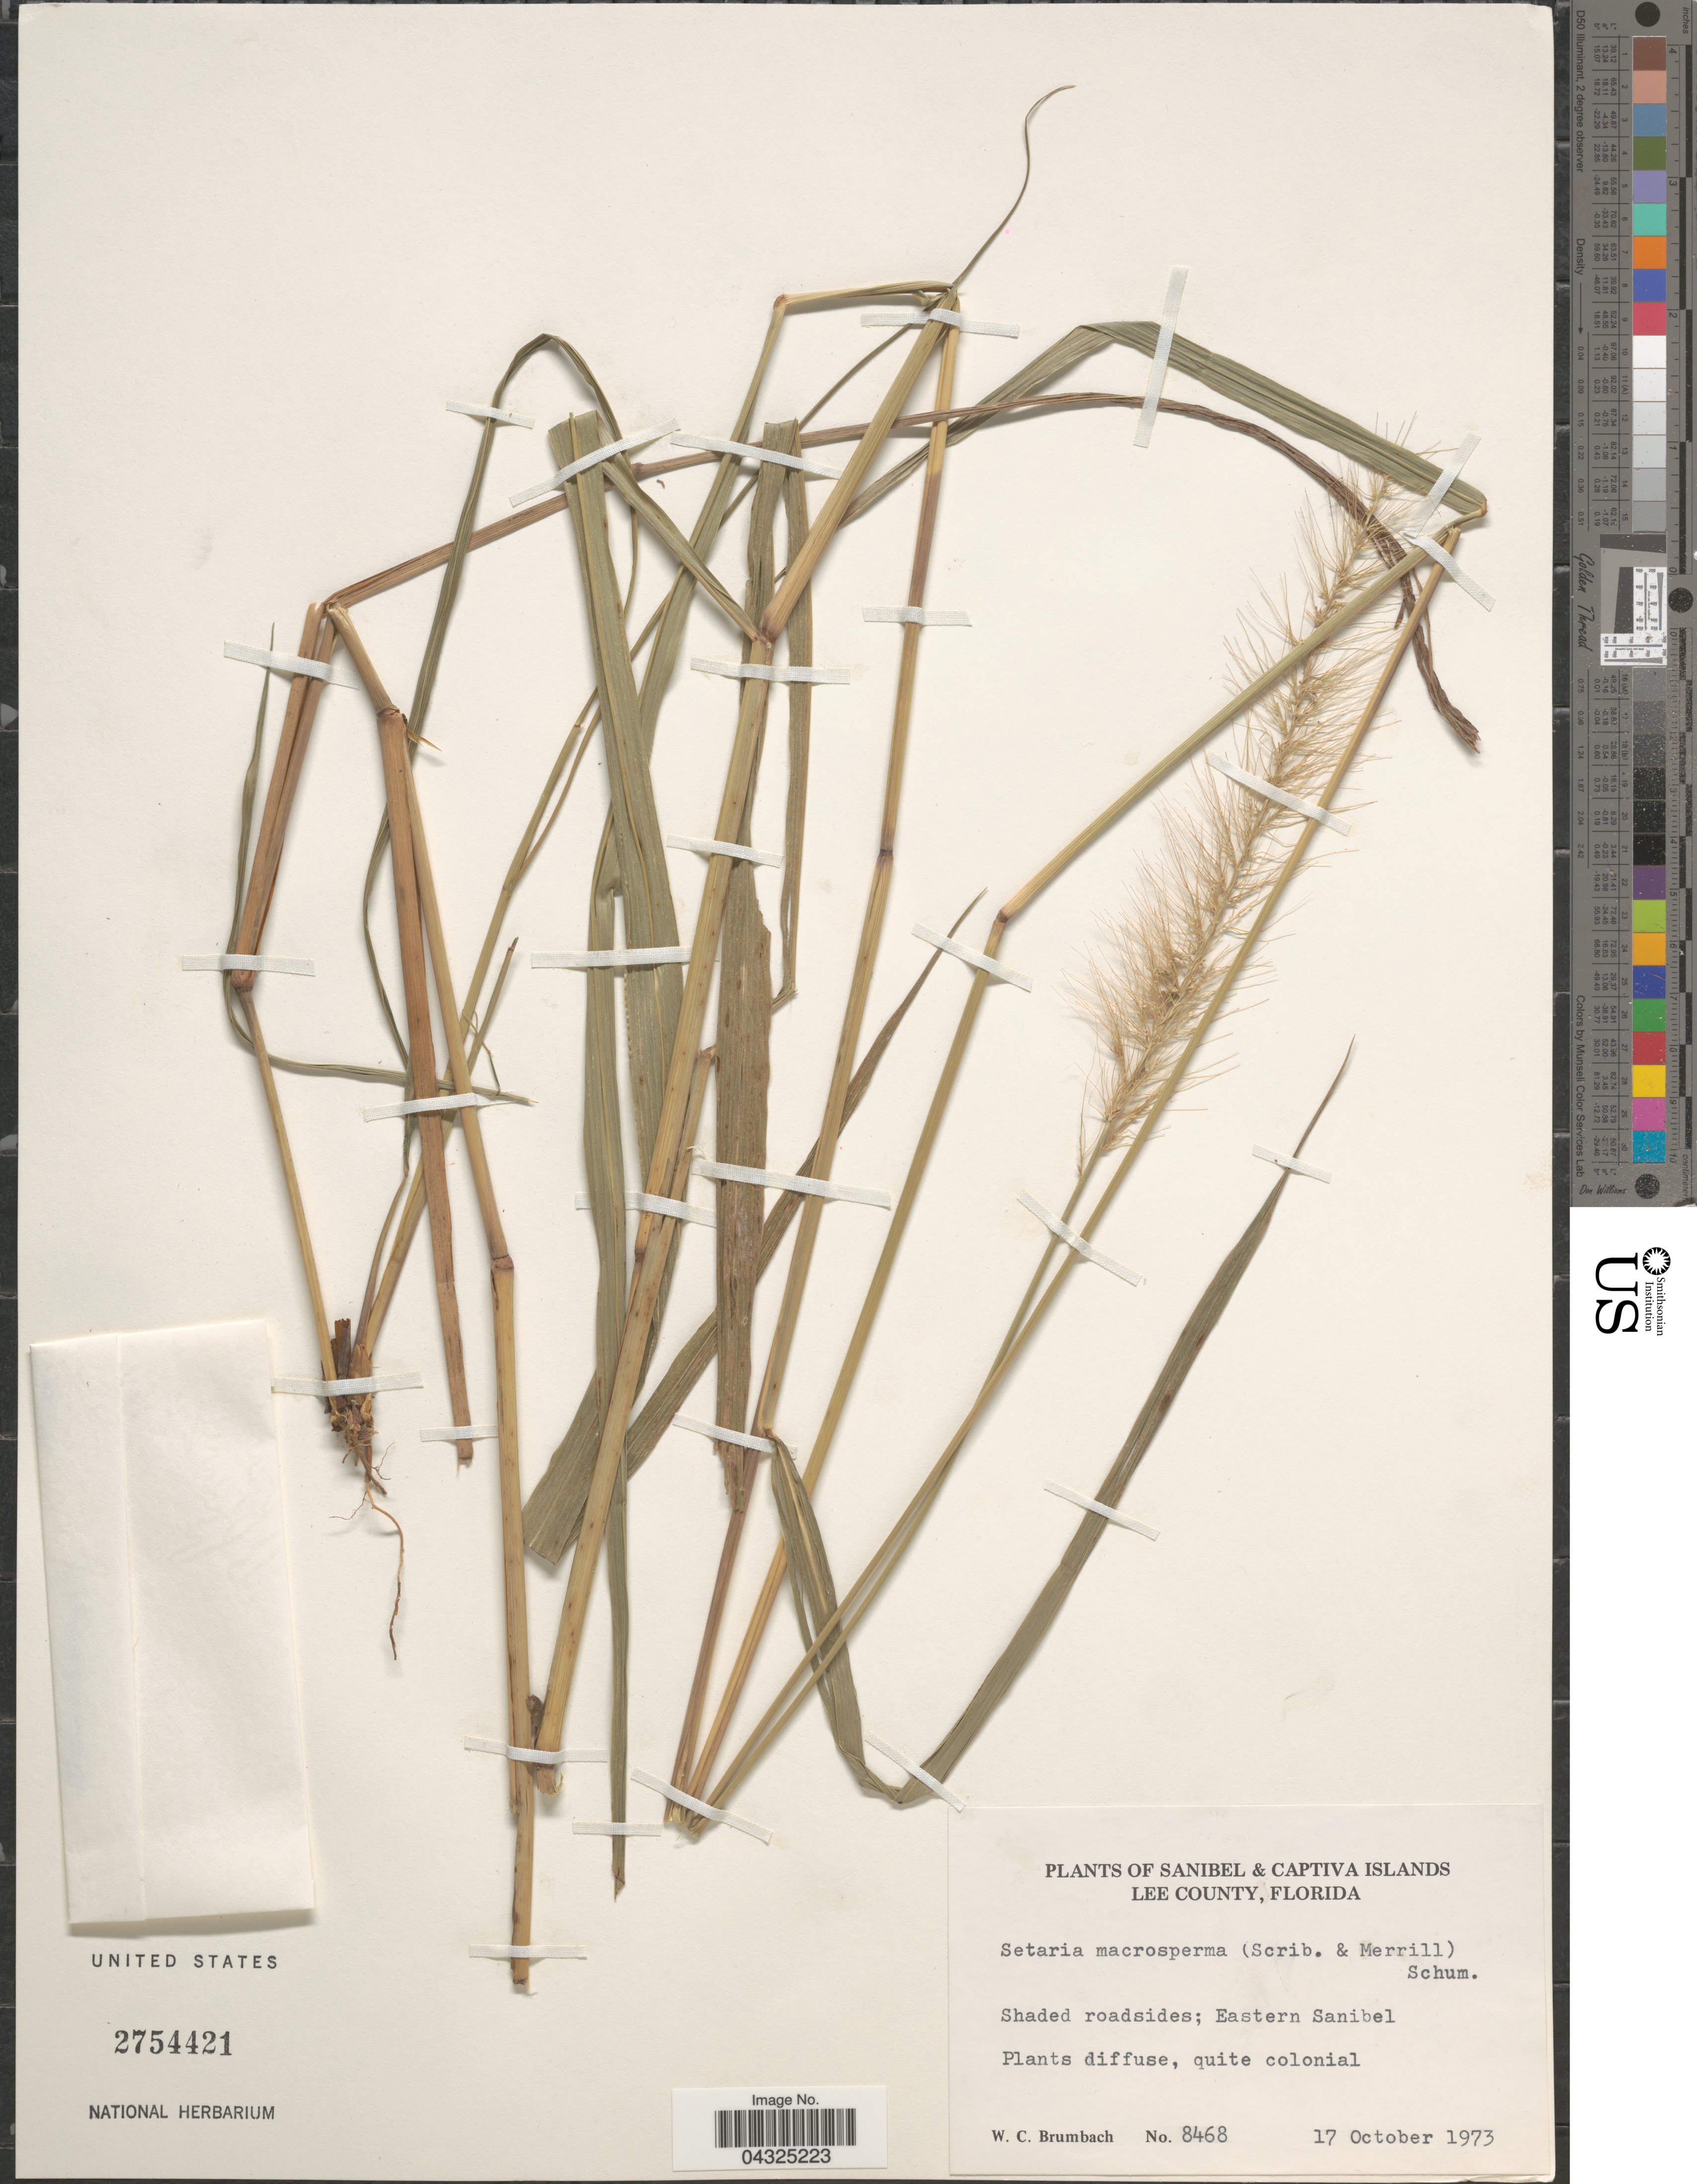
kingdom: Plantae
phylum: Tracheophyta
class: Liliopsida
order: Poales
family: Poaceae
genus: Setaria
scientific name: Setaria macrosperma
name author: (Scribn. & Merr.) K. Schum.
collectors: W. C. Brumbach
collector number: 8468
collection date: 1973-10-17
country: United States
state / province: Florida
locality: Sanibel & Captiva Islands. Lee County. Shaded roadsides; Eastern Sanibel.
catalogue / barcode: US 2754421